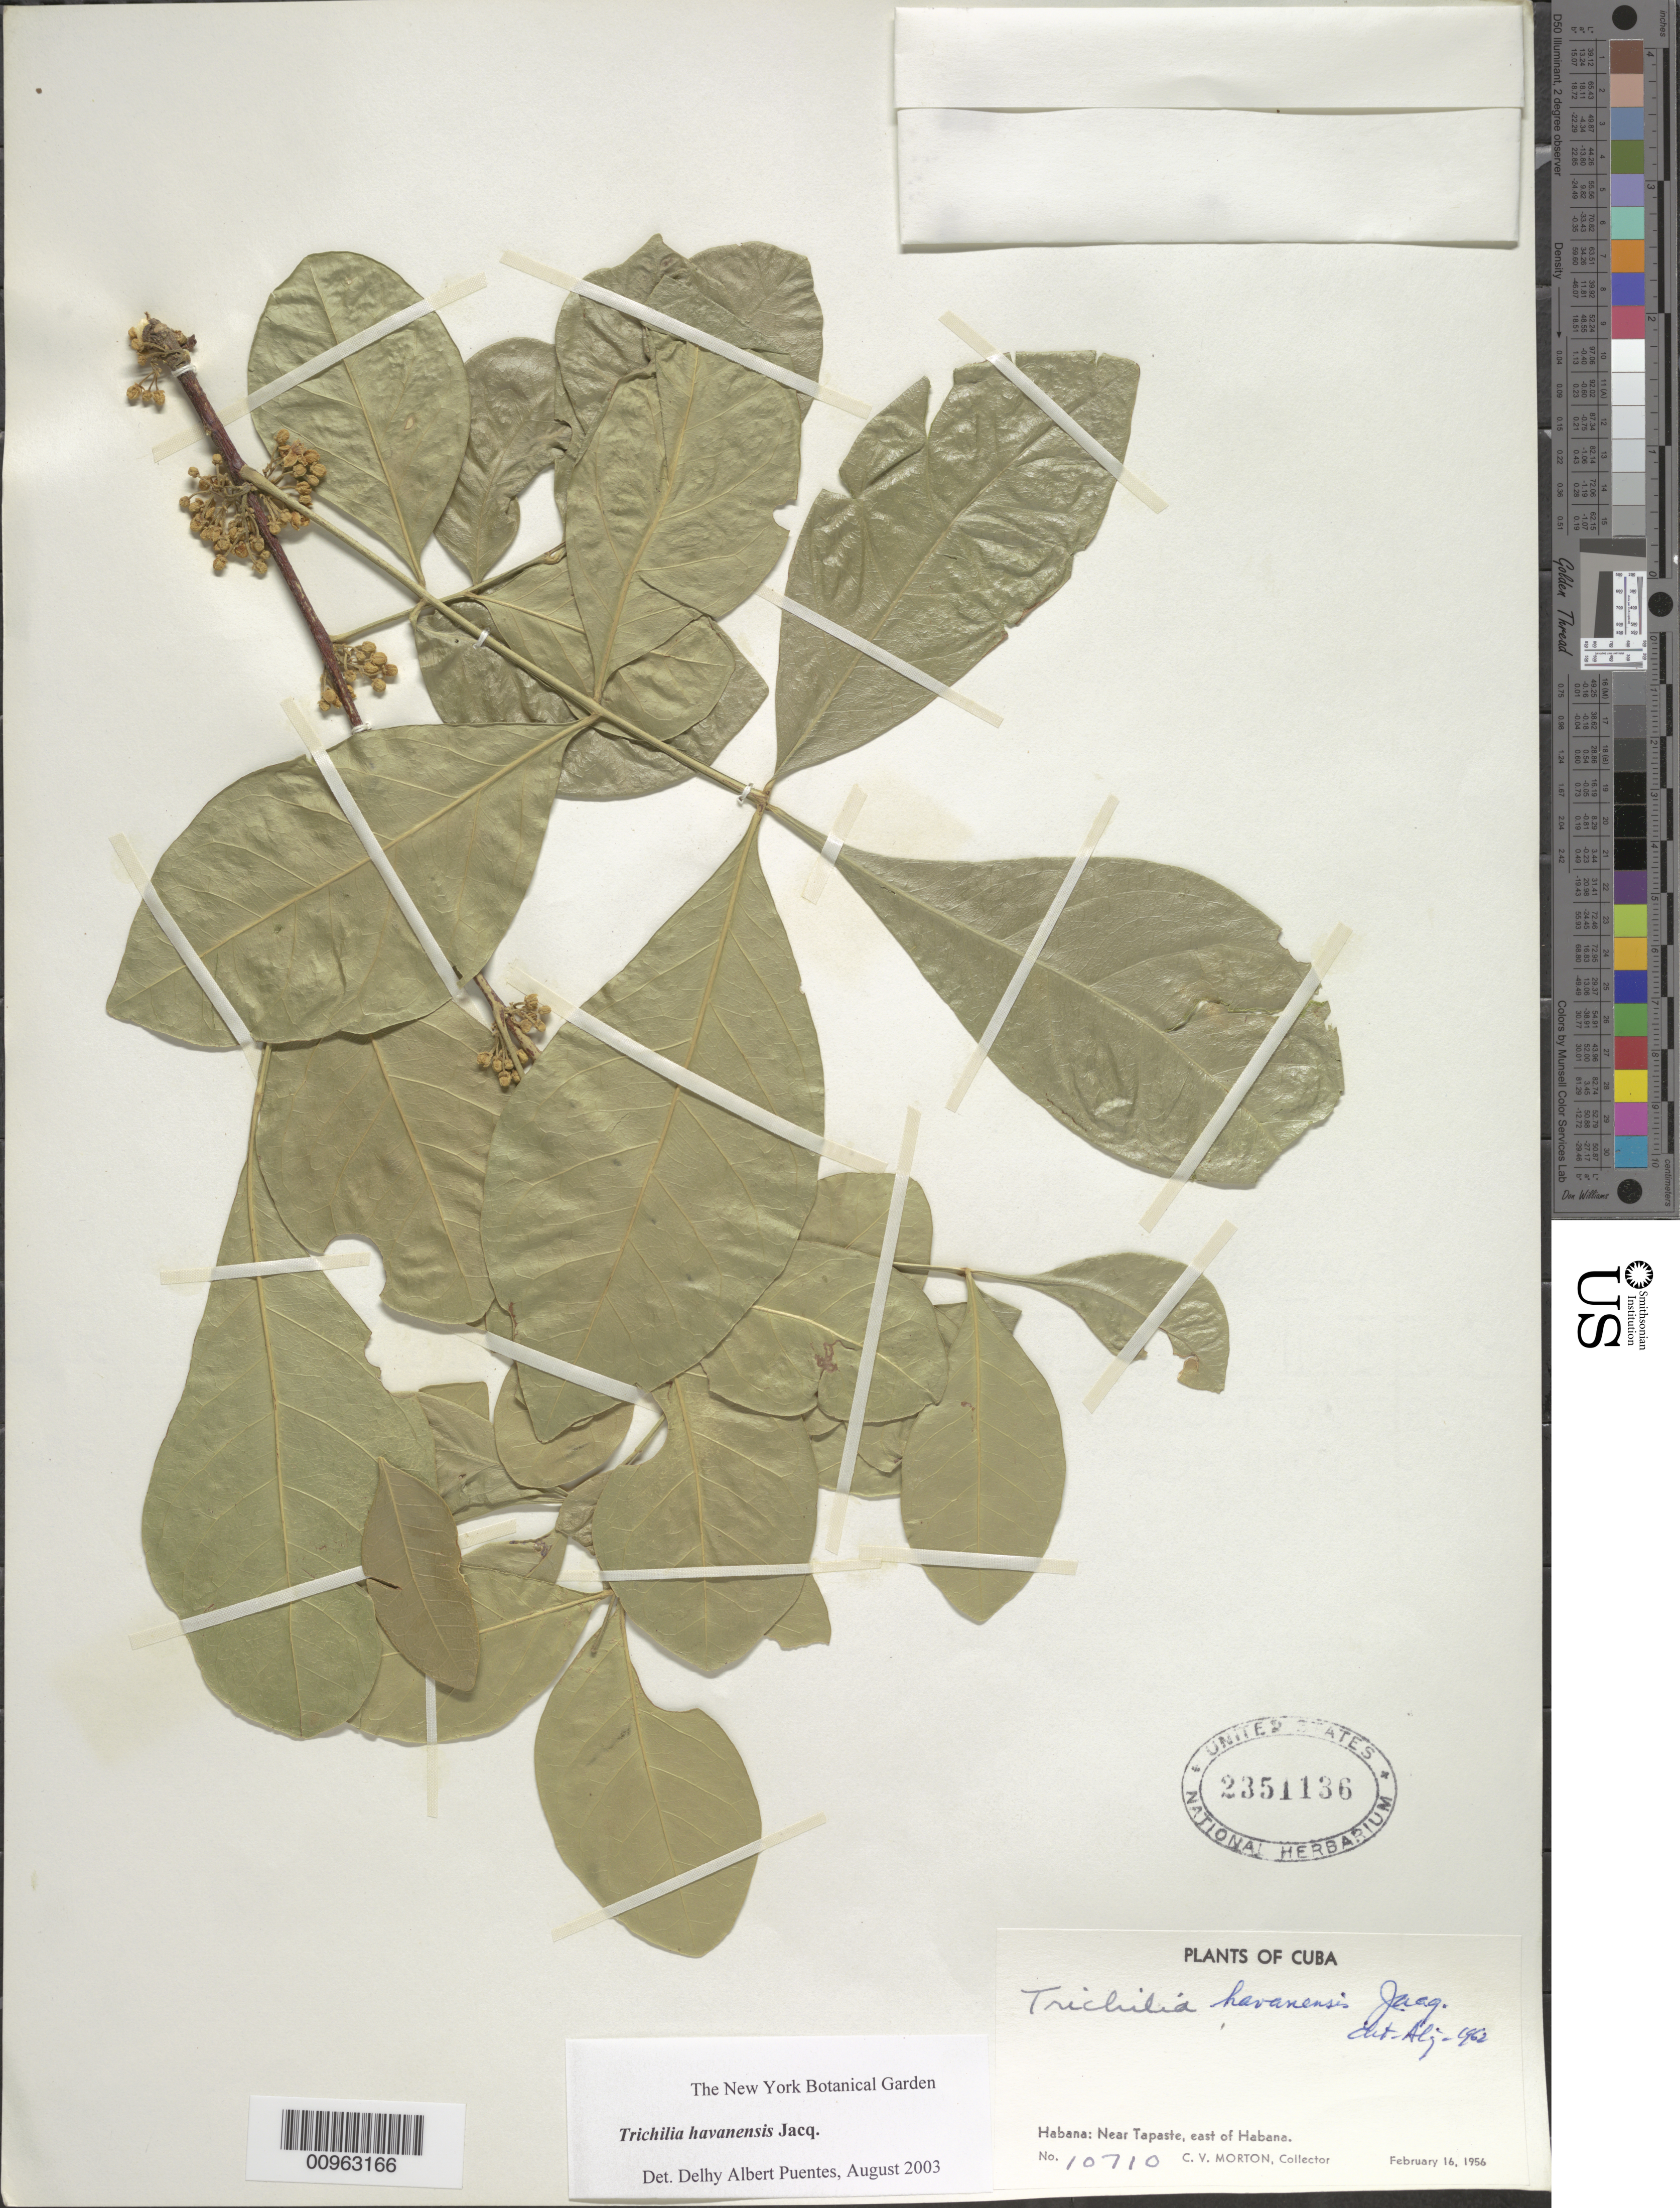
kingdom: Plantae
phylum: Tracheophyta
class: Magnoliopsida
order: Sapindales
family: Meliaceae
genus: Trichilia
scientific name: Trichilia havanensis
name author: Jacq.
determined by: Puentes, D. A.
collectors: C. V. Morton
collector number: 10710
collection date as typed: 16 Feb 1956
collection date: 1956-02-16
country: Cuba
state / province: La Habana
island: Cuba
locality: Near Tapaste, east of Habana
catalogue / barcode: US 2351136